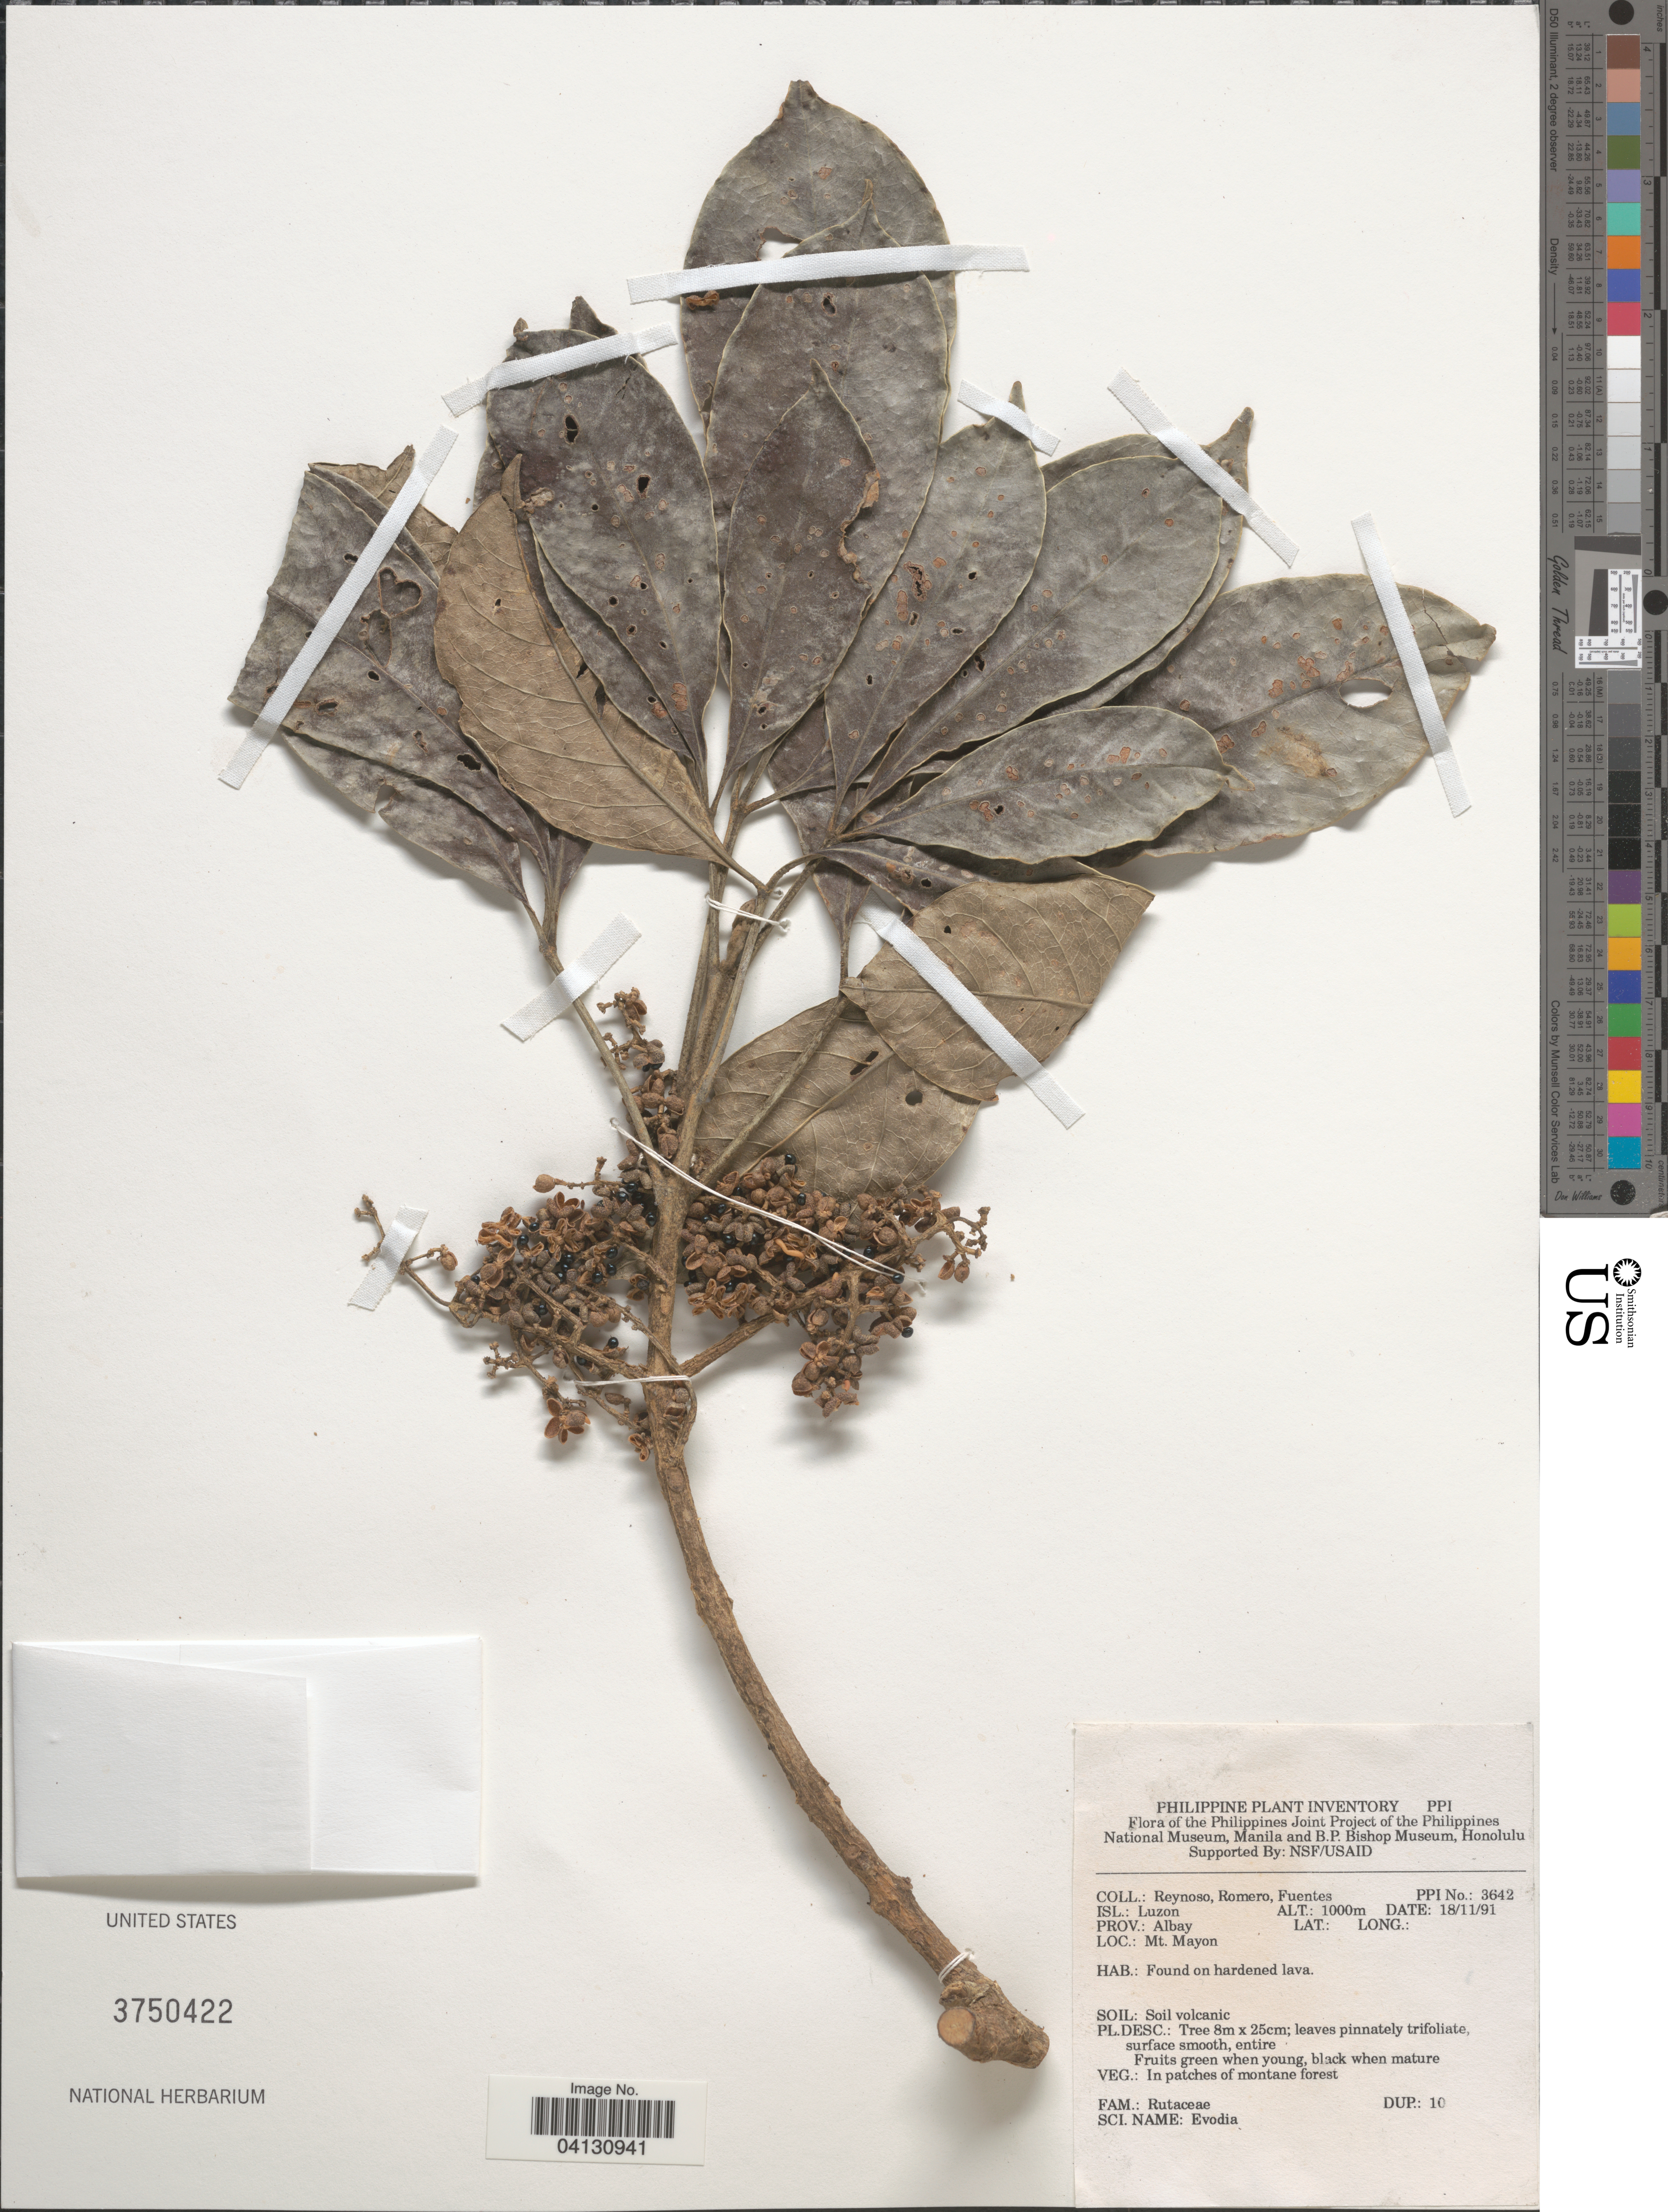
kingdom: Plantae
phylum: Tracheophyta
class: Magnoliopsida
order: Sapindales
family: Rutaceae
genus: Melicope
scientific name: Melicope sp.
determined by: Strong, Mark T., (BOT), Smithsonian Institution - National Museum of Natural History (UNITED STATES)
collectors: E. Reynoso, -. Romero & -. Fuentes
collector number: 3642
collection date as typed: Transcribed d/m/y: 18/11/91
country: Philippines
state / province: Bicol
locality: Isl.: Luzon. Prov.: Albay. Mt. Mayon.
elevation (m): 1000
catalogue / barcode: US 3750422